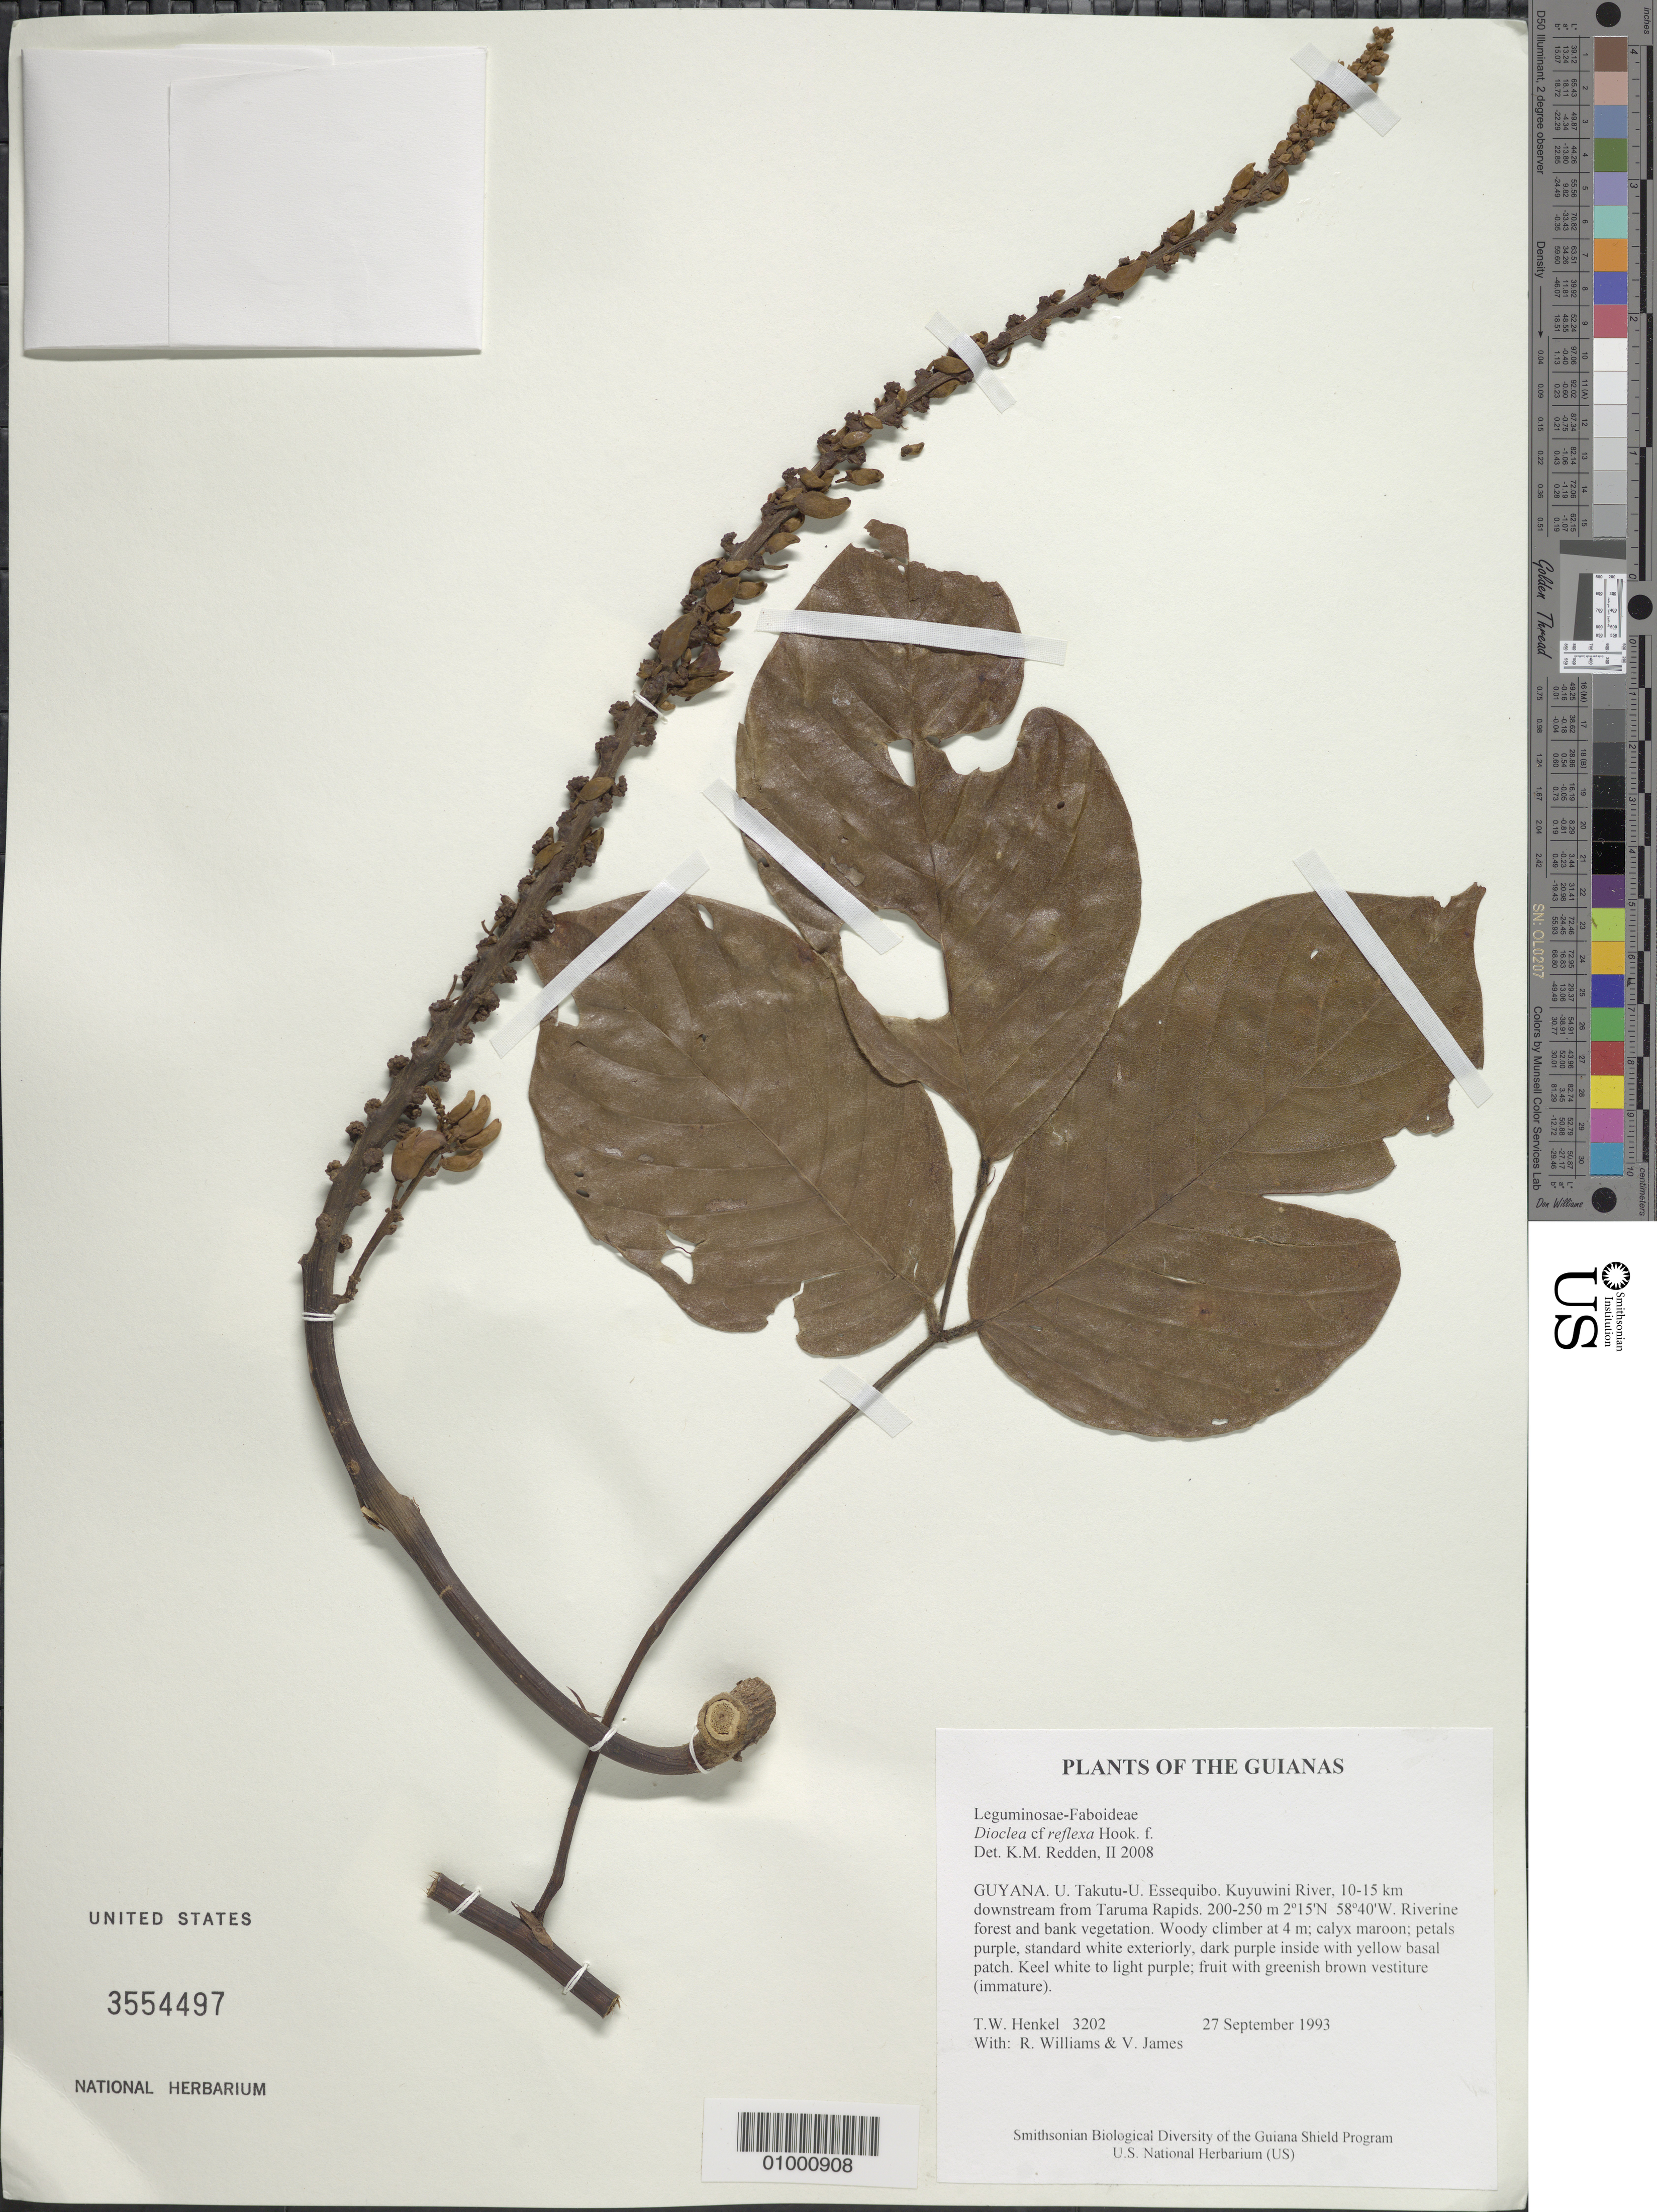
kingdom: Plantae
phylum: Tracheophyta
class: Magnoliopsida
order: Fabales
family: Fabaceae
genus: Macropsychanthus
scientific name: Macropsychanthus comosus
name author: (G. Mey.) L.P. Queiroz & Snak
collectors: T. Henkel, R. Williams & V. James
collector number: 3202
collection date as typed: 27 September 1993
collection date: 1993-09-27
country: Guyana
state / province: U. Takutu-U. Essequibo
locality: Kuyuwini River, 10-15 km downstream from Taruma Rapids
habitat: Riverine forest and bank vegetation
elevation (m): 200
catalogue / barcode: US 3554497